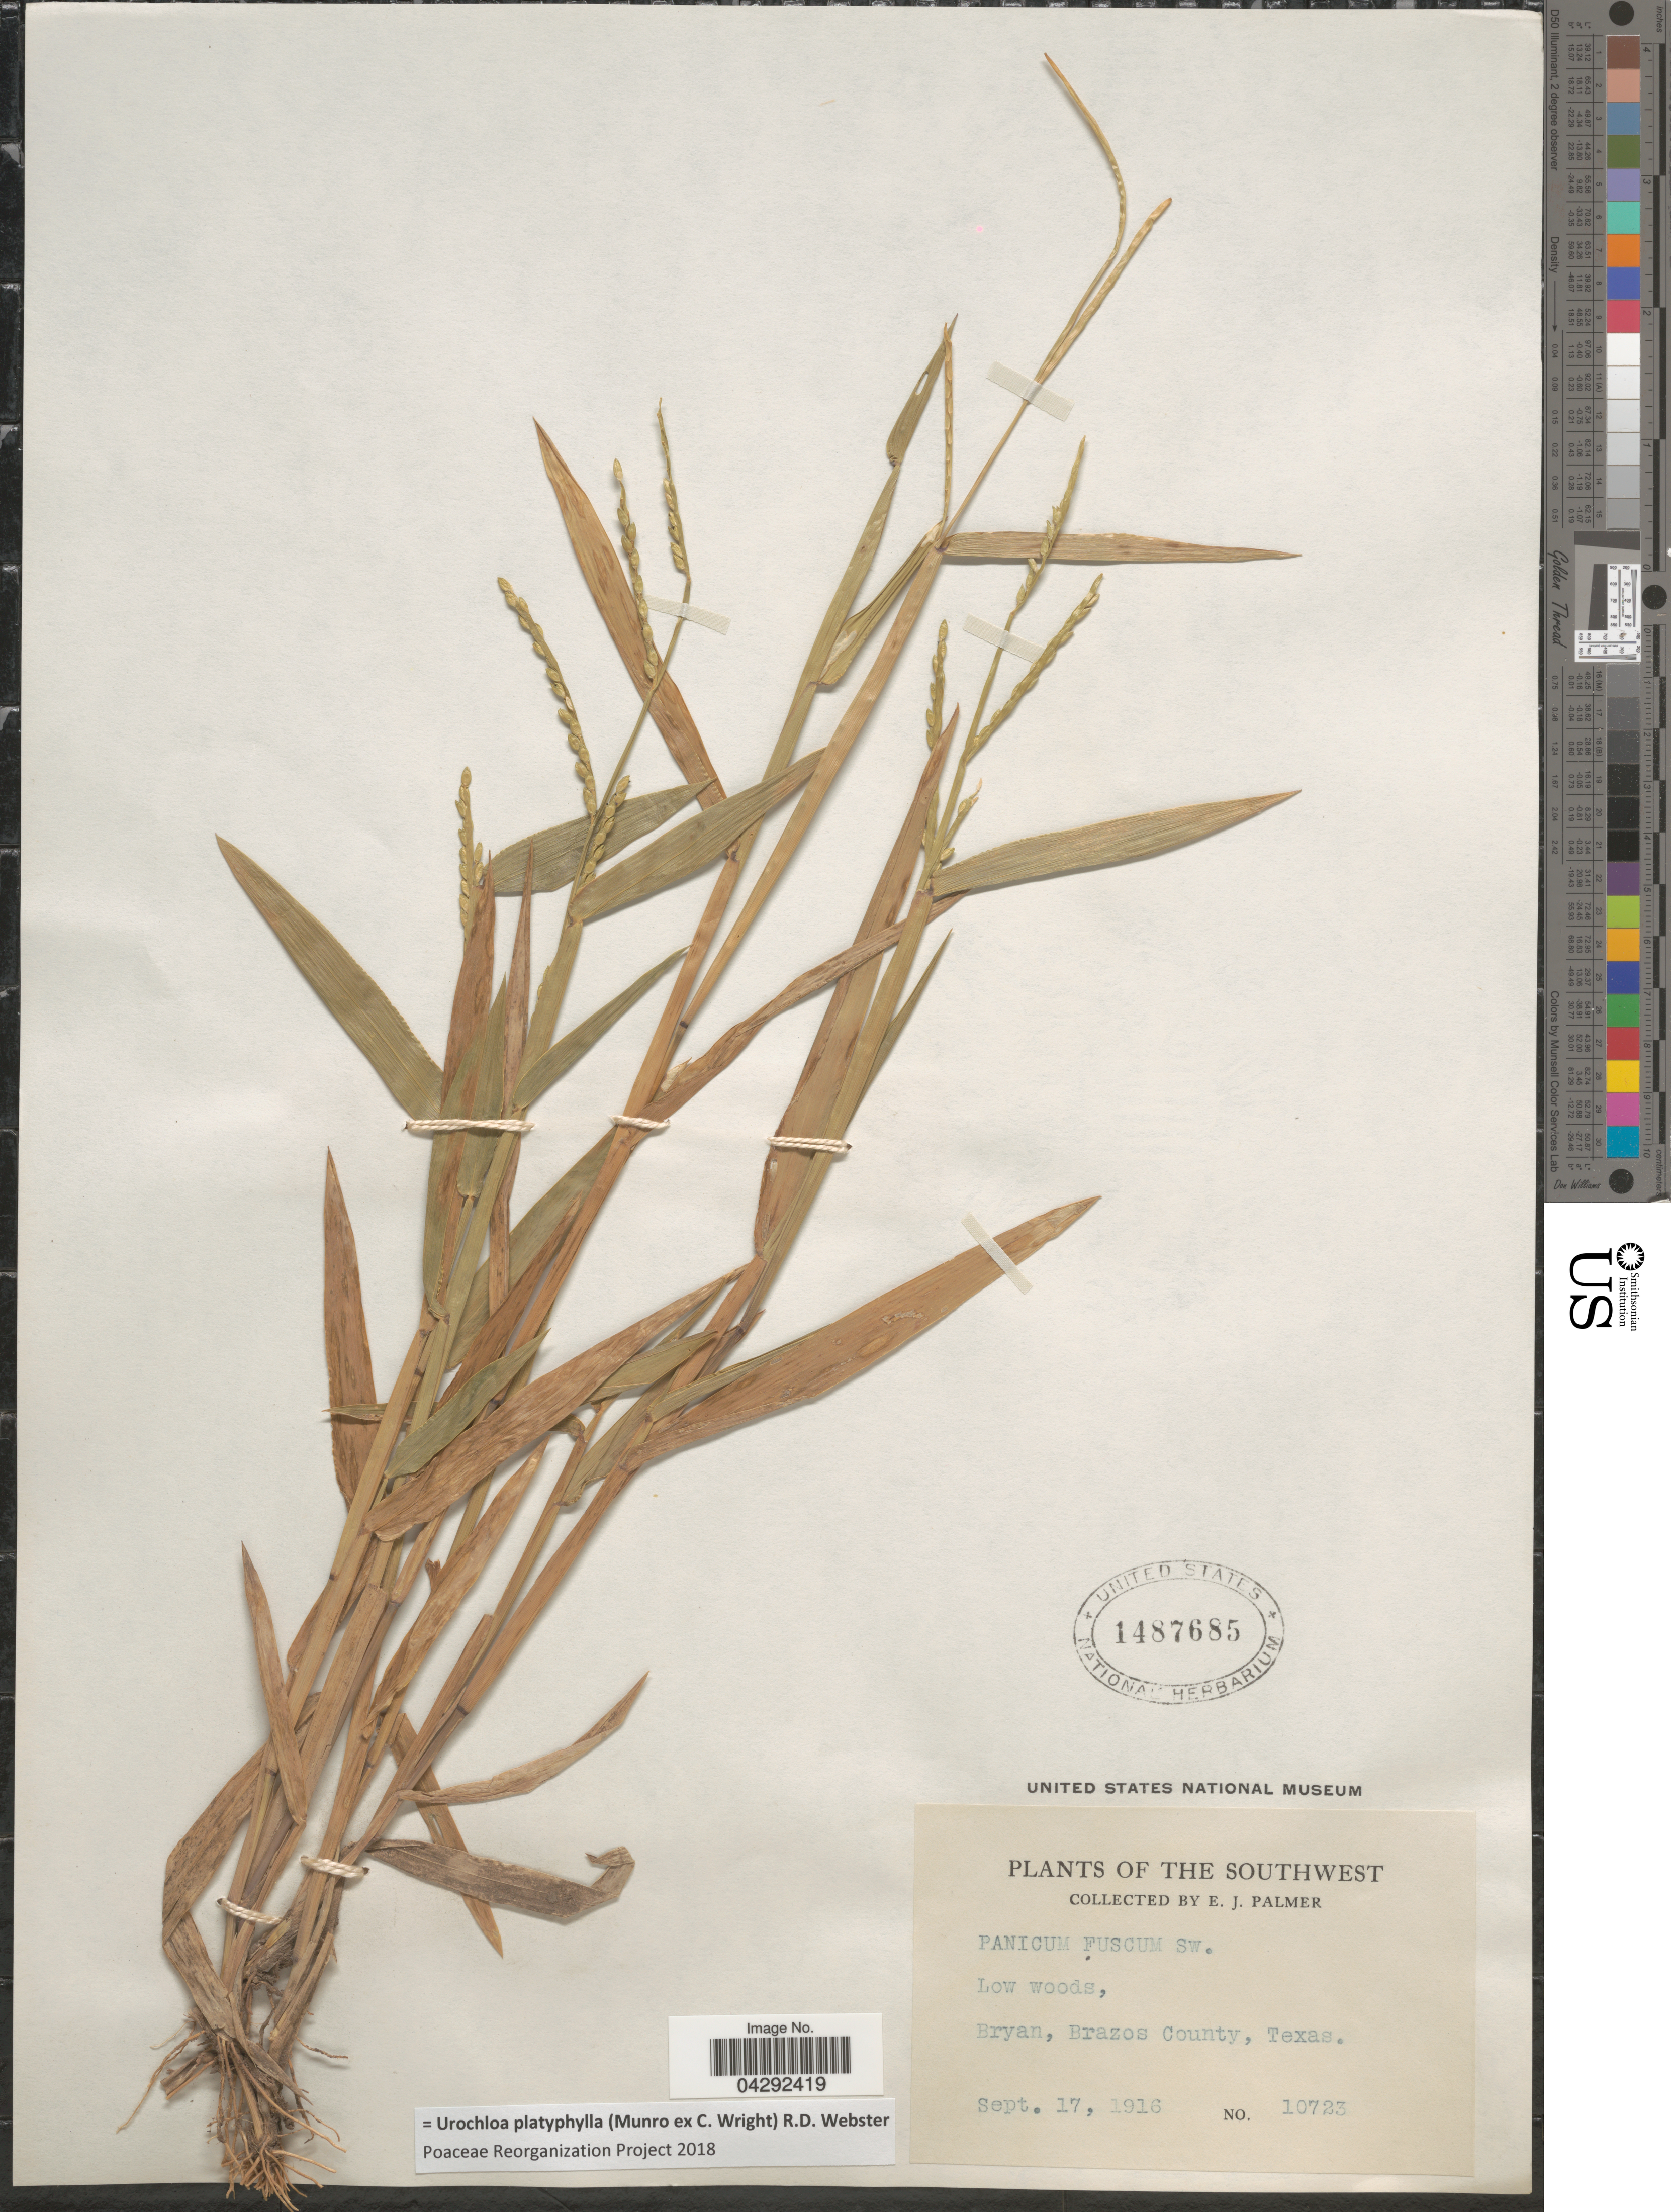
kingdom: Plantae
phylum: Tracheophyta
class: Liliopsida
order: Poales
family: Poaceae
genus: Urochloa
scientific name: Urochloa platyphylla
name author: (Munro ex C. Wright) R.D. Webster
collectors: E. J. Palmer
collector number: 10723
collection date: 1916-09-17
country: United States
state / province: Texas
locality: The Southwest. Bryan, Brazos County.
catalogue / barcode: US 1487685